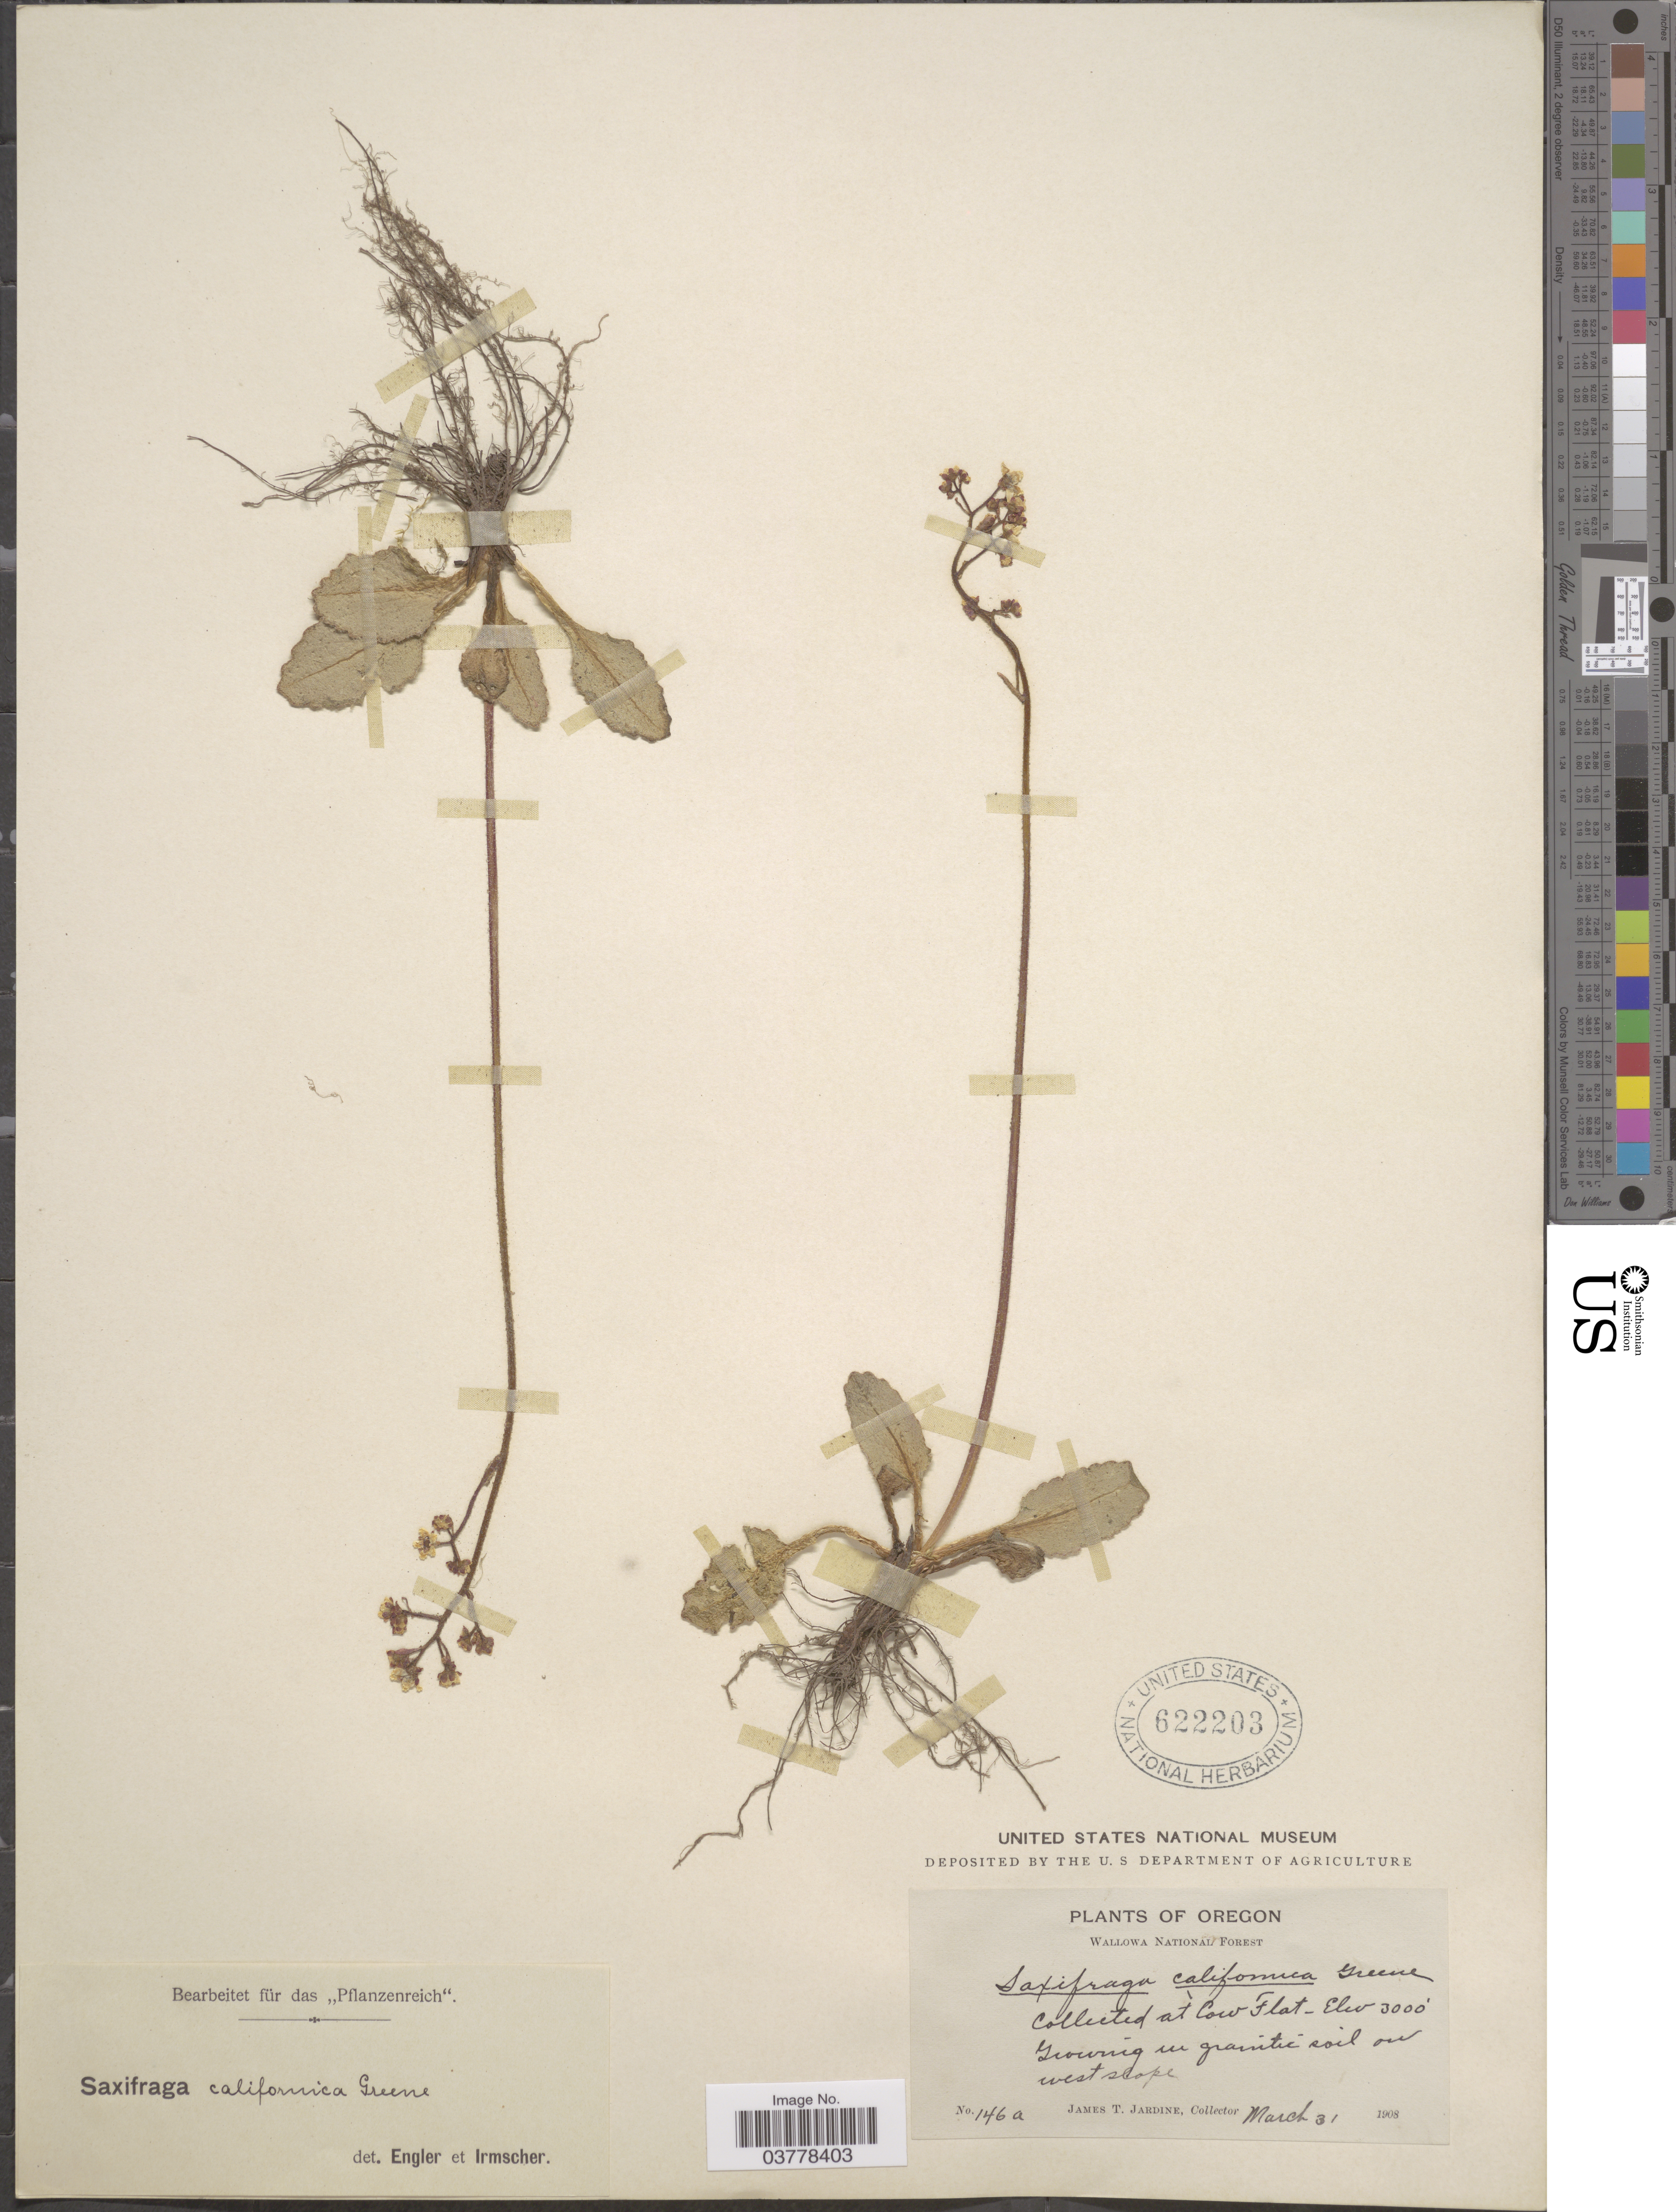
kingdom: Plantae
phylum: Tracheophyta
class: Magnoliopsida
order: Saxifragales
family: Saxifragaceae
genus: Micranthes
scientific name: Micranthes californica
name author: (Greene) Small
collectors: J. T. Jardine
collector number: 146a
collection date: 1908-03-31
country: United States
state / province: Oregon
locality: Wallowa National Forest. Cow Flat.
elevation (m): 914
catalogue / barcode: US 622203